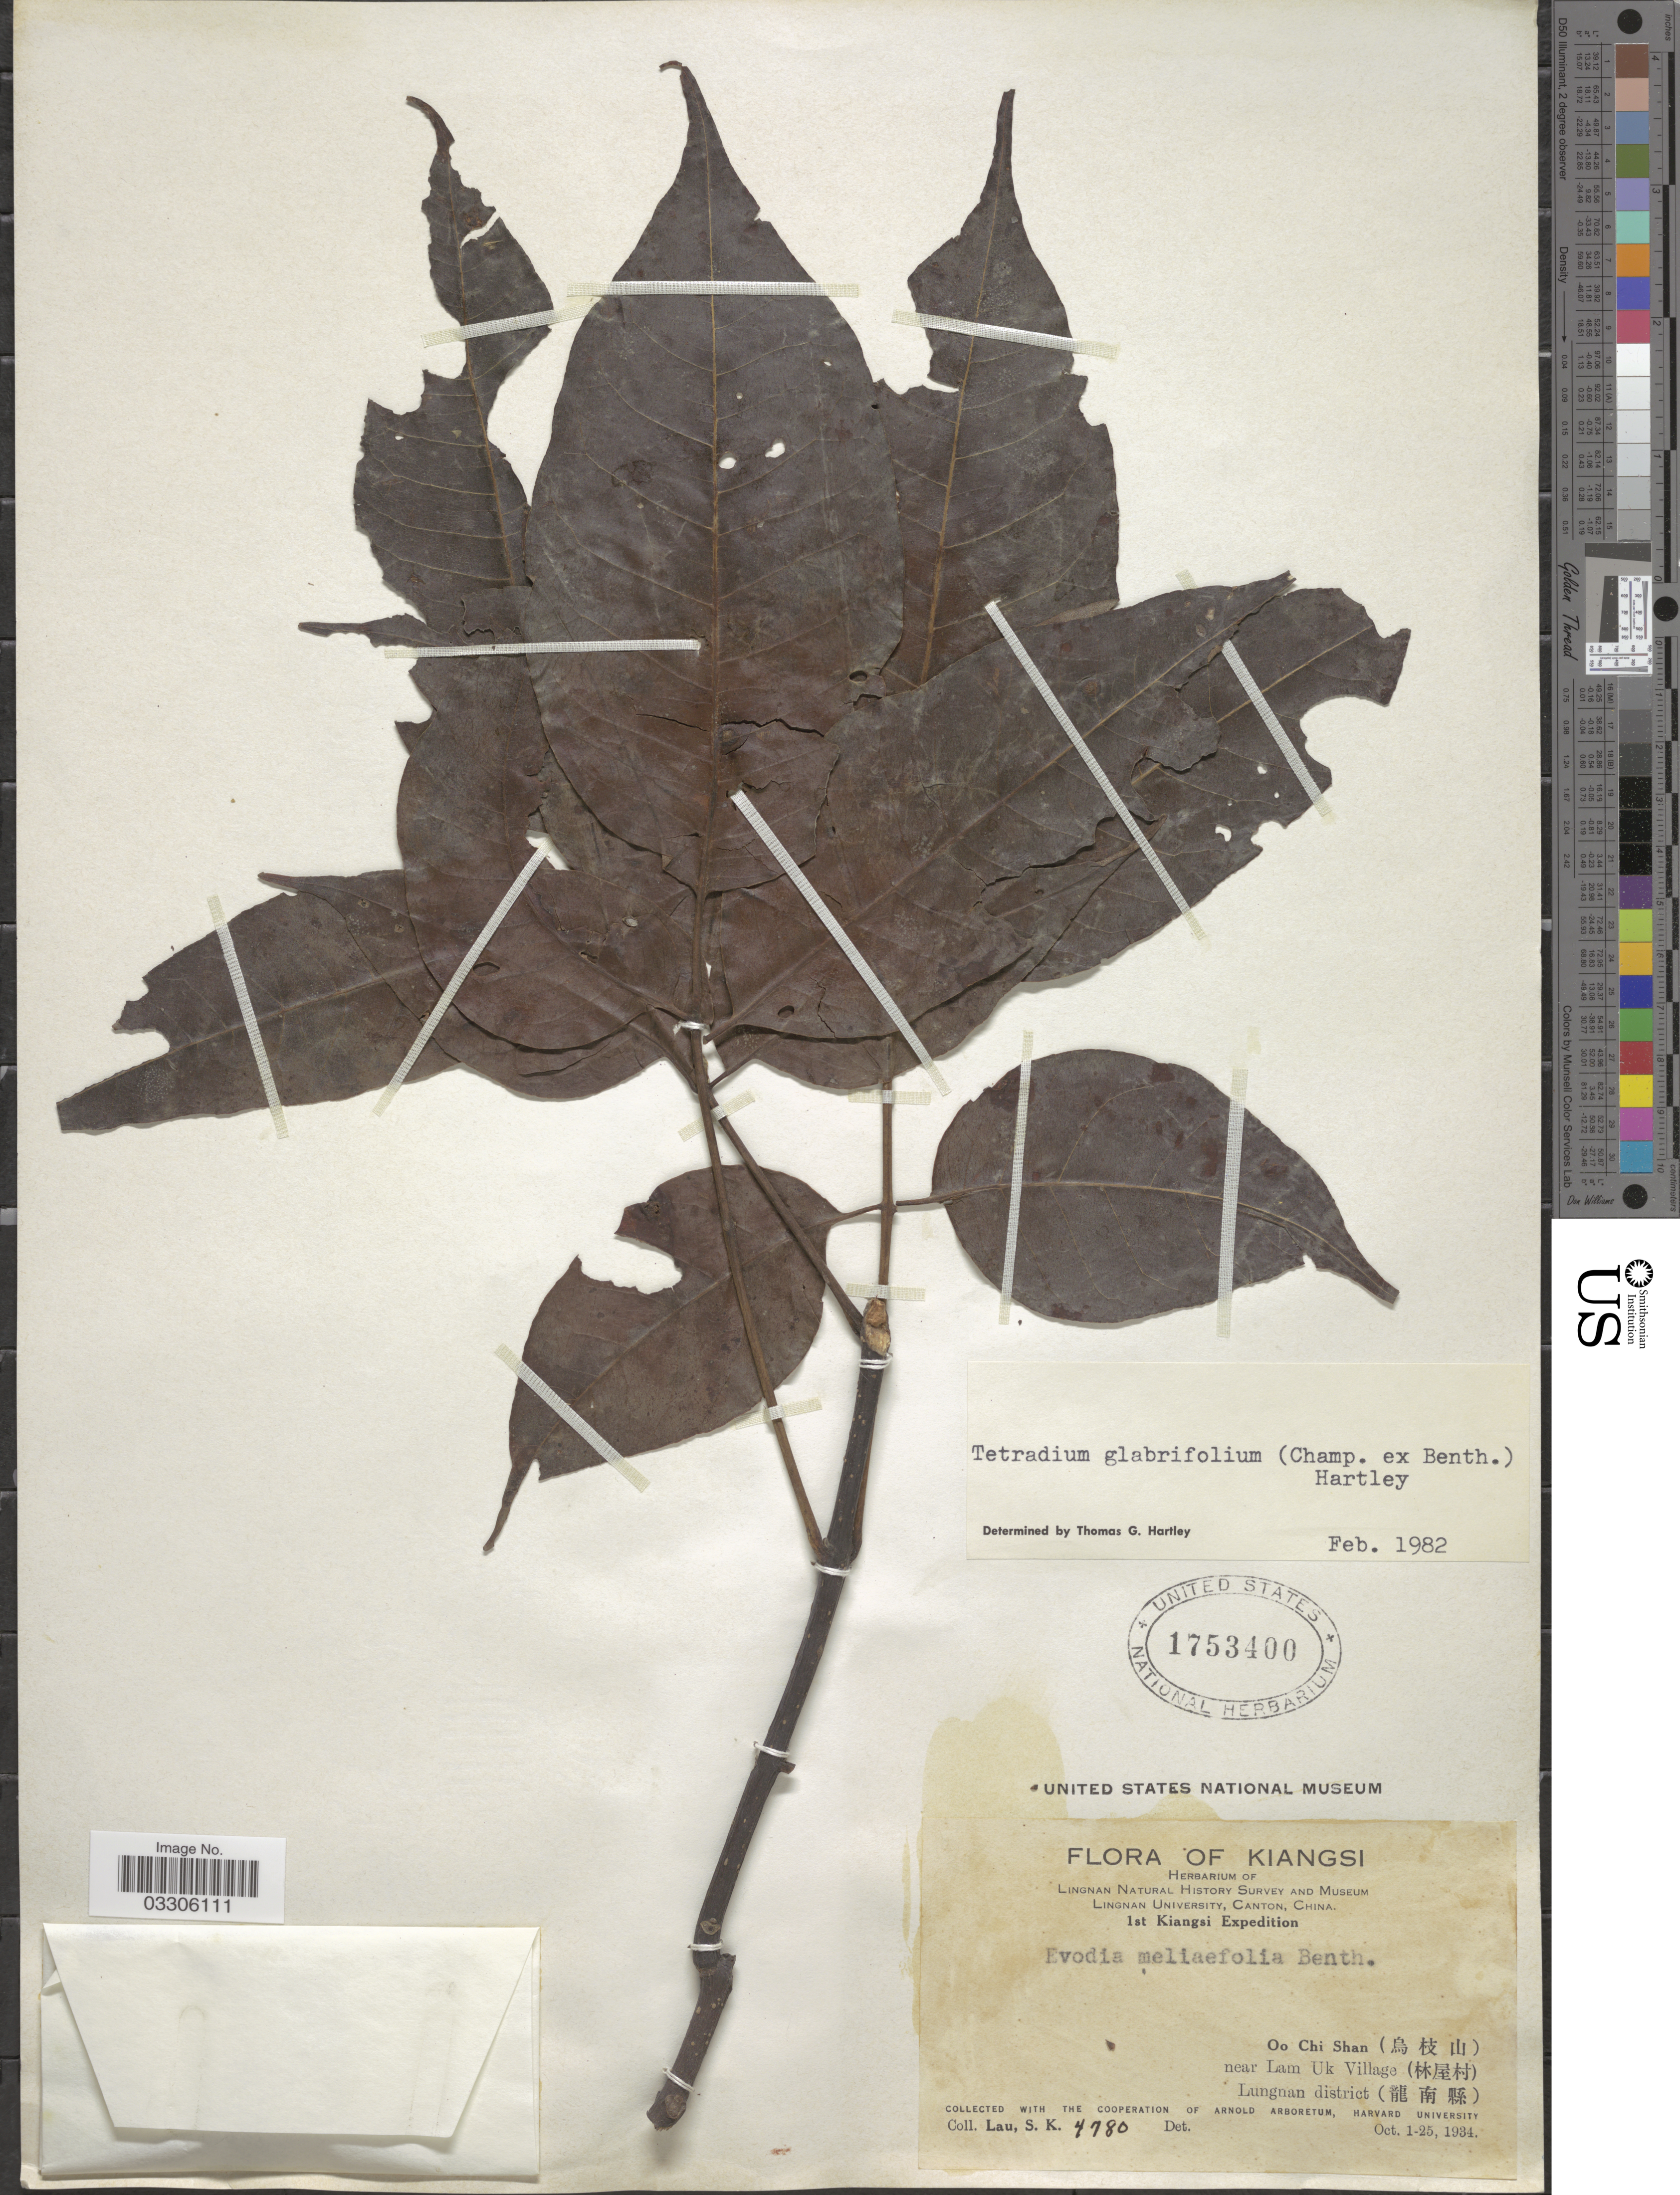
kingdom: Plantae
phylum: Tracheophyta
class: Magnoliopsida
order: Sapindales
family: Rutaceae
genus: Tetradium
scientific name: Tetradium glabrifolium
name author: (Champ. ex Benth.) T.G. Hartley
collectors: S. K. Lau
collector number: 4780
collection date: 1934-10-01/1934-10-25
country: China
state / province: Jiangxi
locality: Kiangsi. Oo Chi Shan (X) near Lam Uk Village (X). Lungnan district (X).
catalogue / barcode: US 1753400